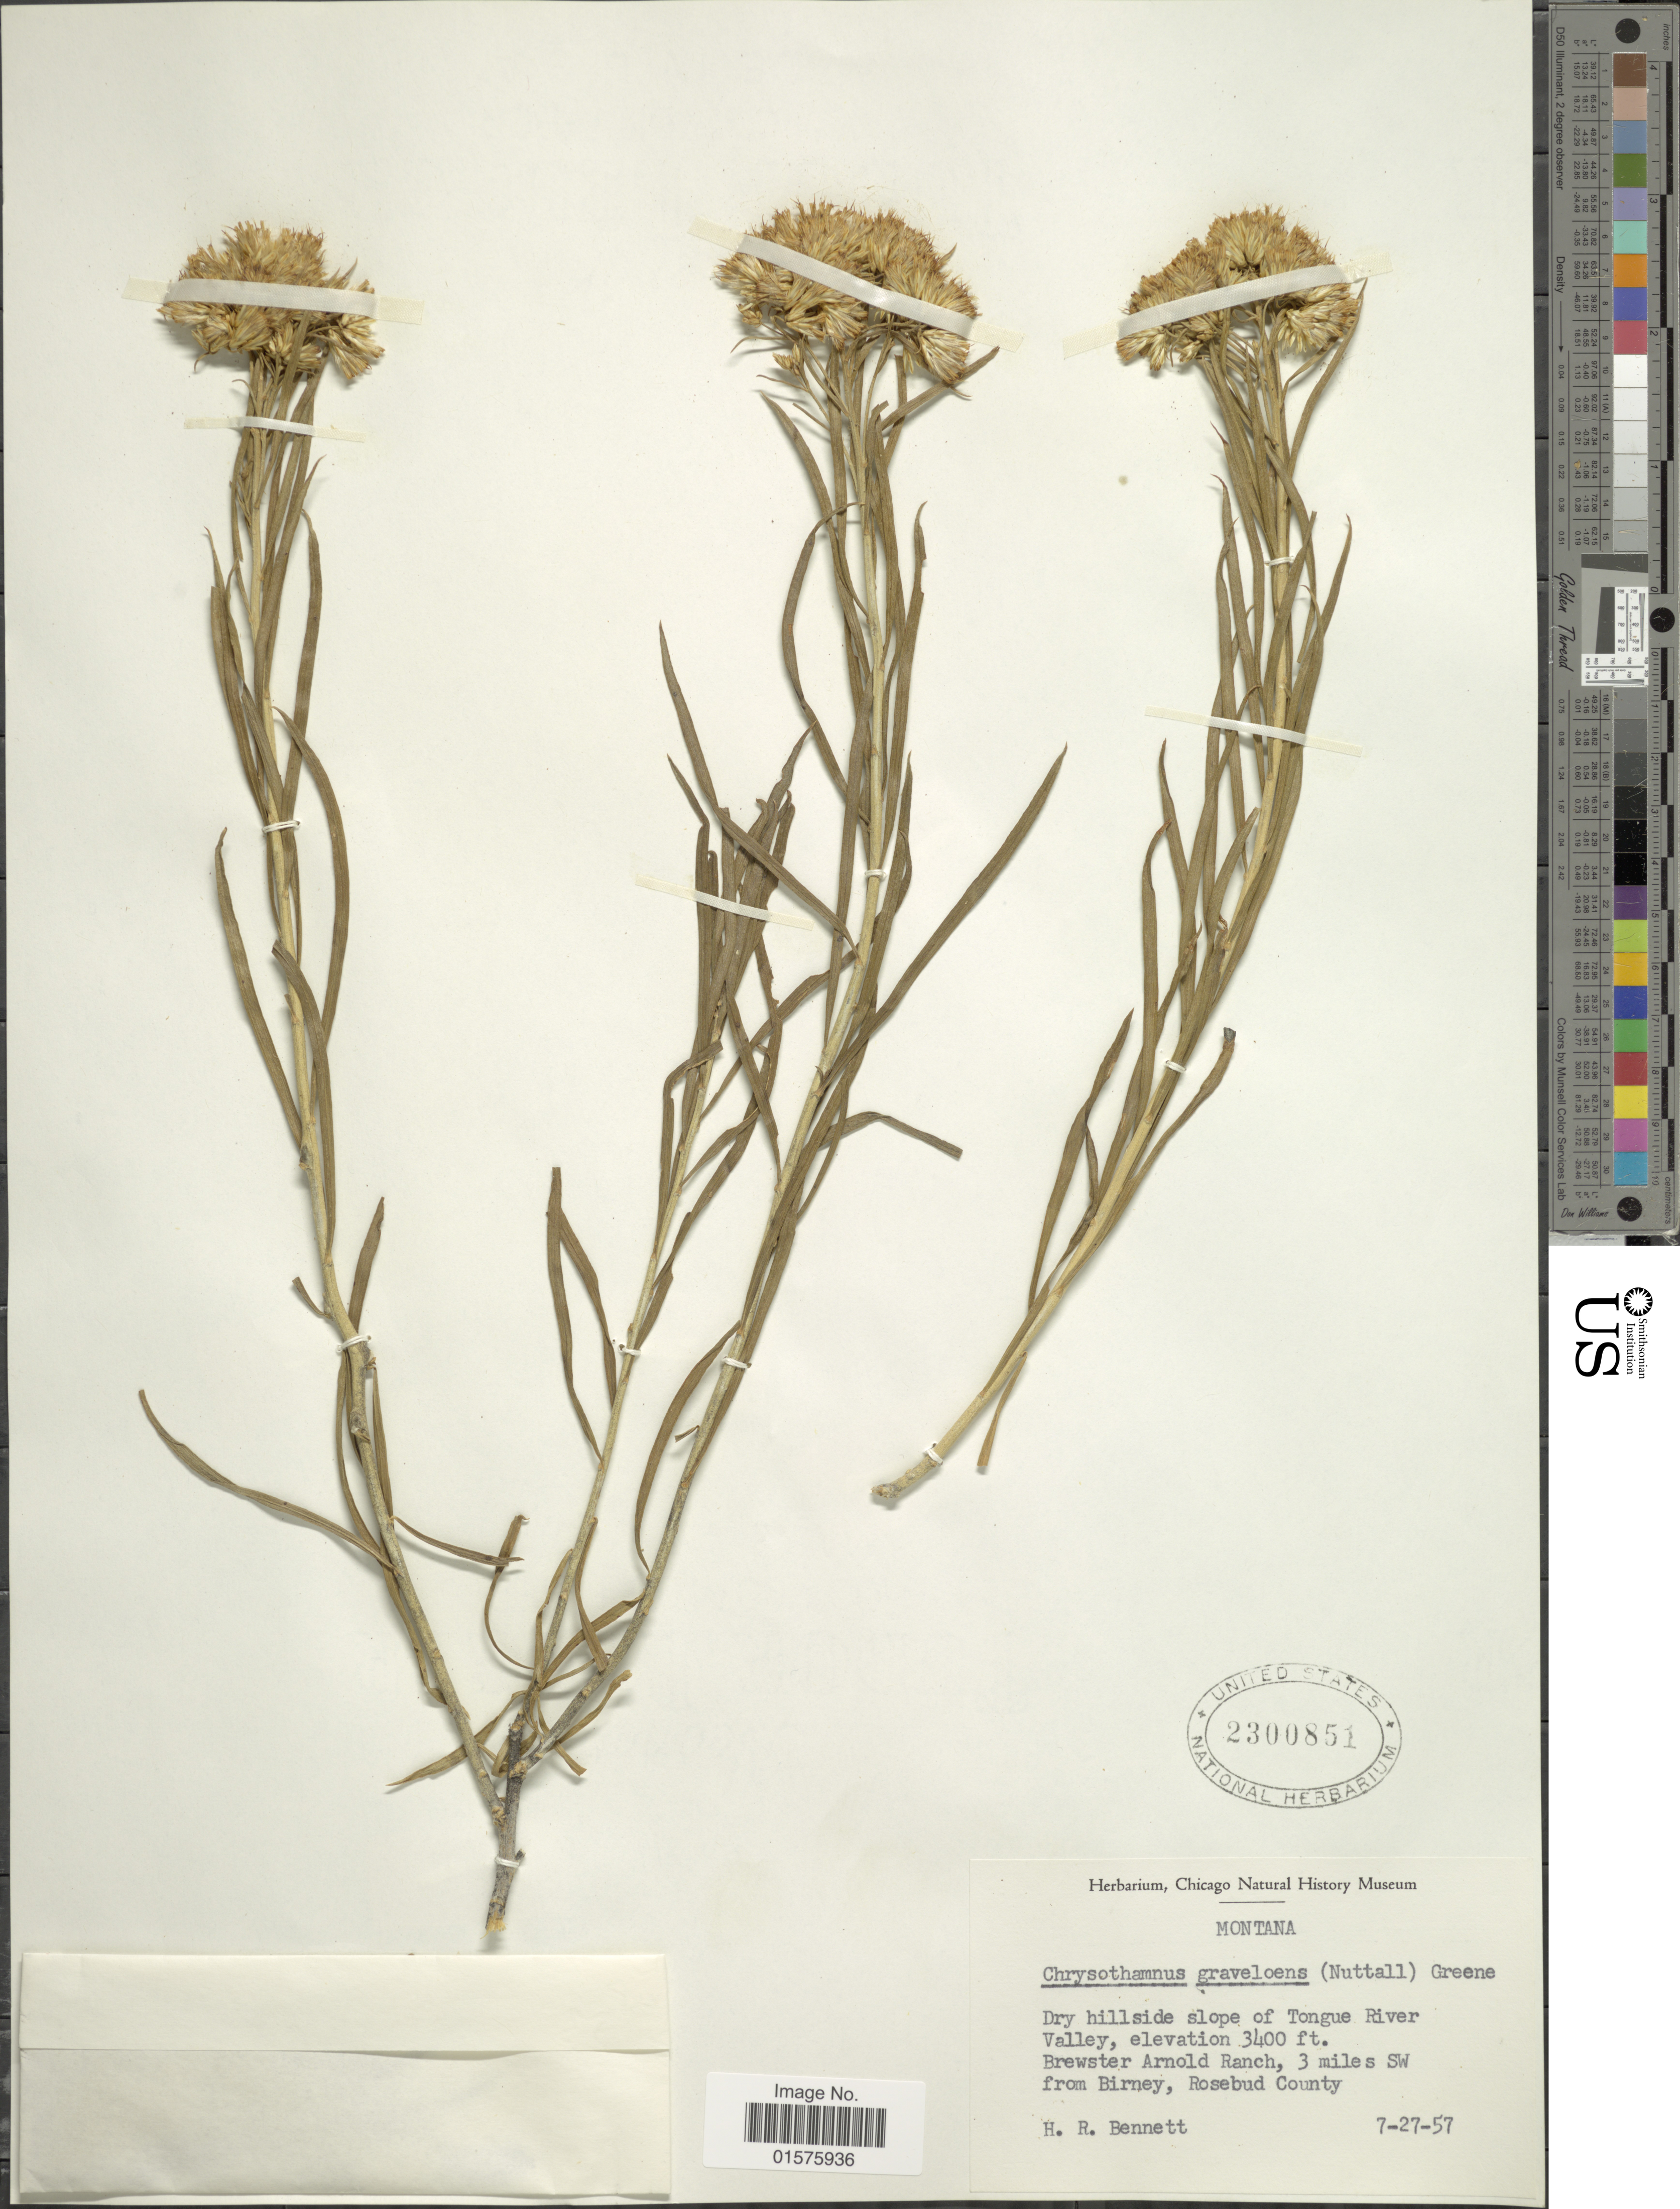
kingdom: Plantae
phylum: Tracheophyta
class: Magnoliopsida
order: Asterales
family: Asteraceae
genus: Ericameria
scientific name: Ericameria nauseosa var. graveolens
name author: (Nutt.) Reveal & Schuyler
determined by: Urbatsch, Lowell E., Curator (LSU), Louisiana State University (UNITED STATES)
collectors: H. R. Bennett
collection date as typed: Transcribed d/m/y: 27/7/57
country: United States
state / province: Montana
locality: Tongue River Valley, Brewster Arnold Ranche, 3 miles SW from Birney, Rosebud County.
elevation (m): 1036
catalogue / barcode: US 2300851